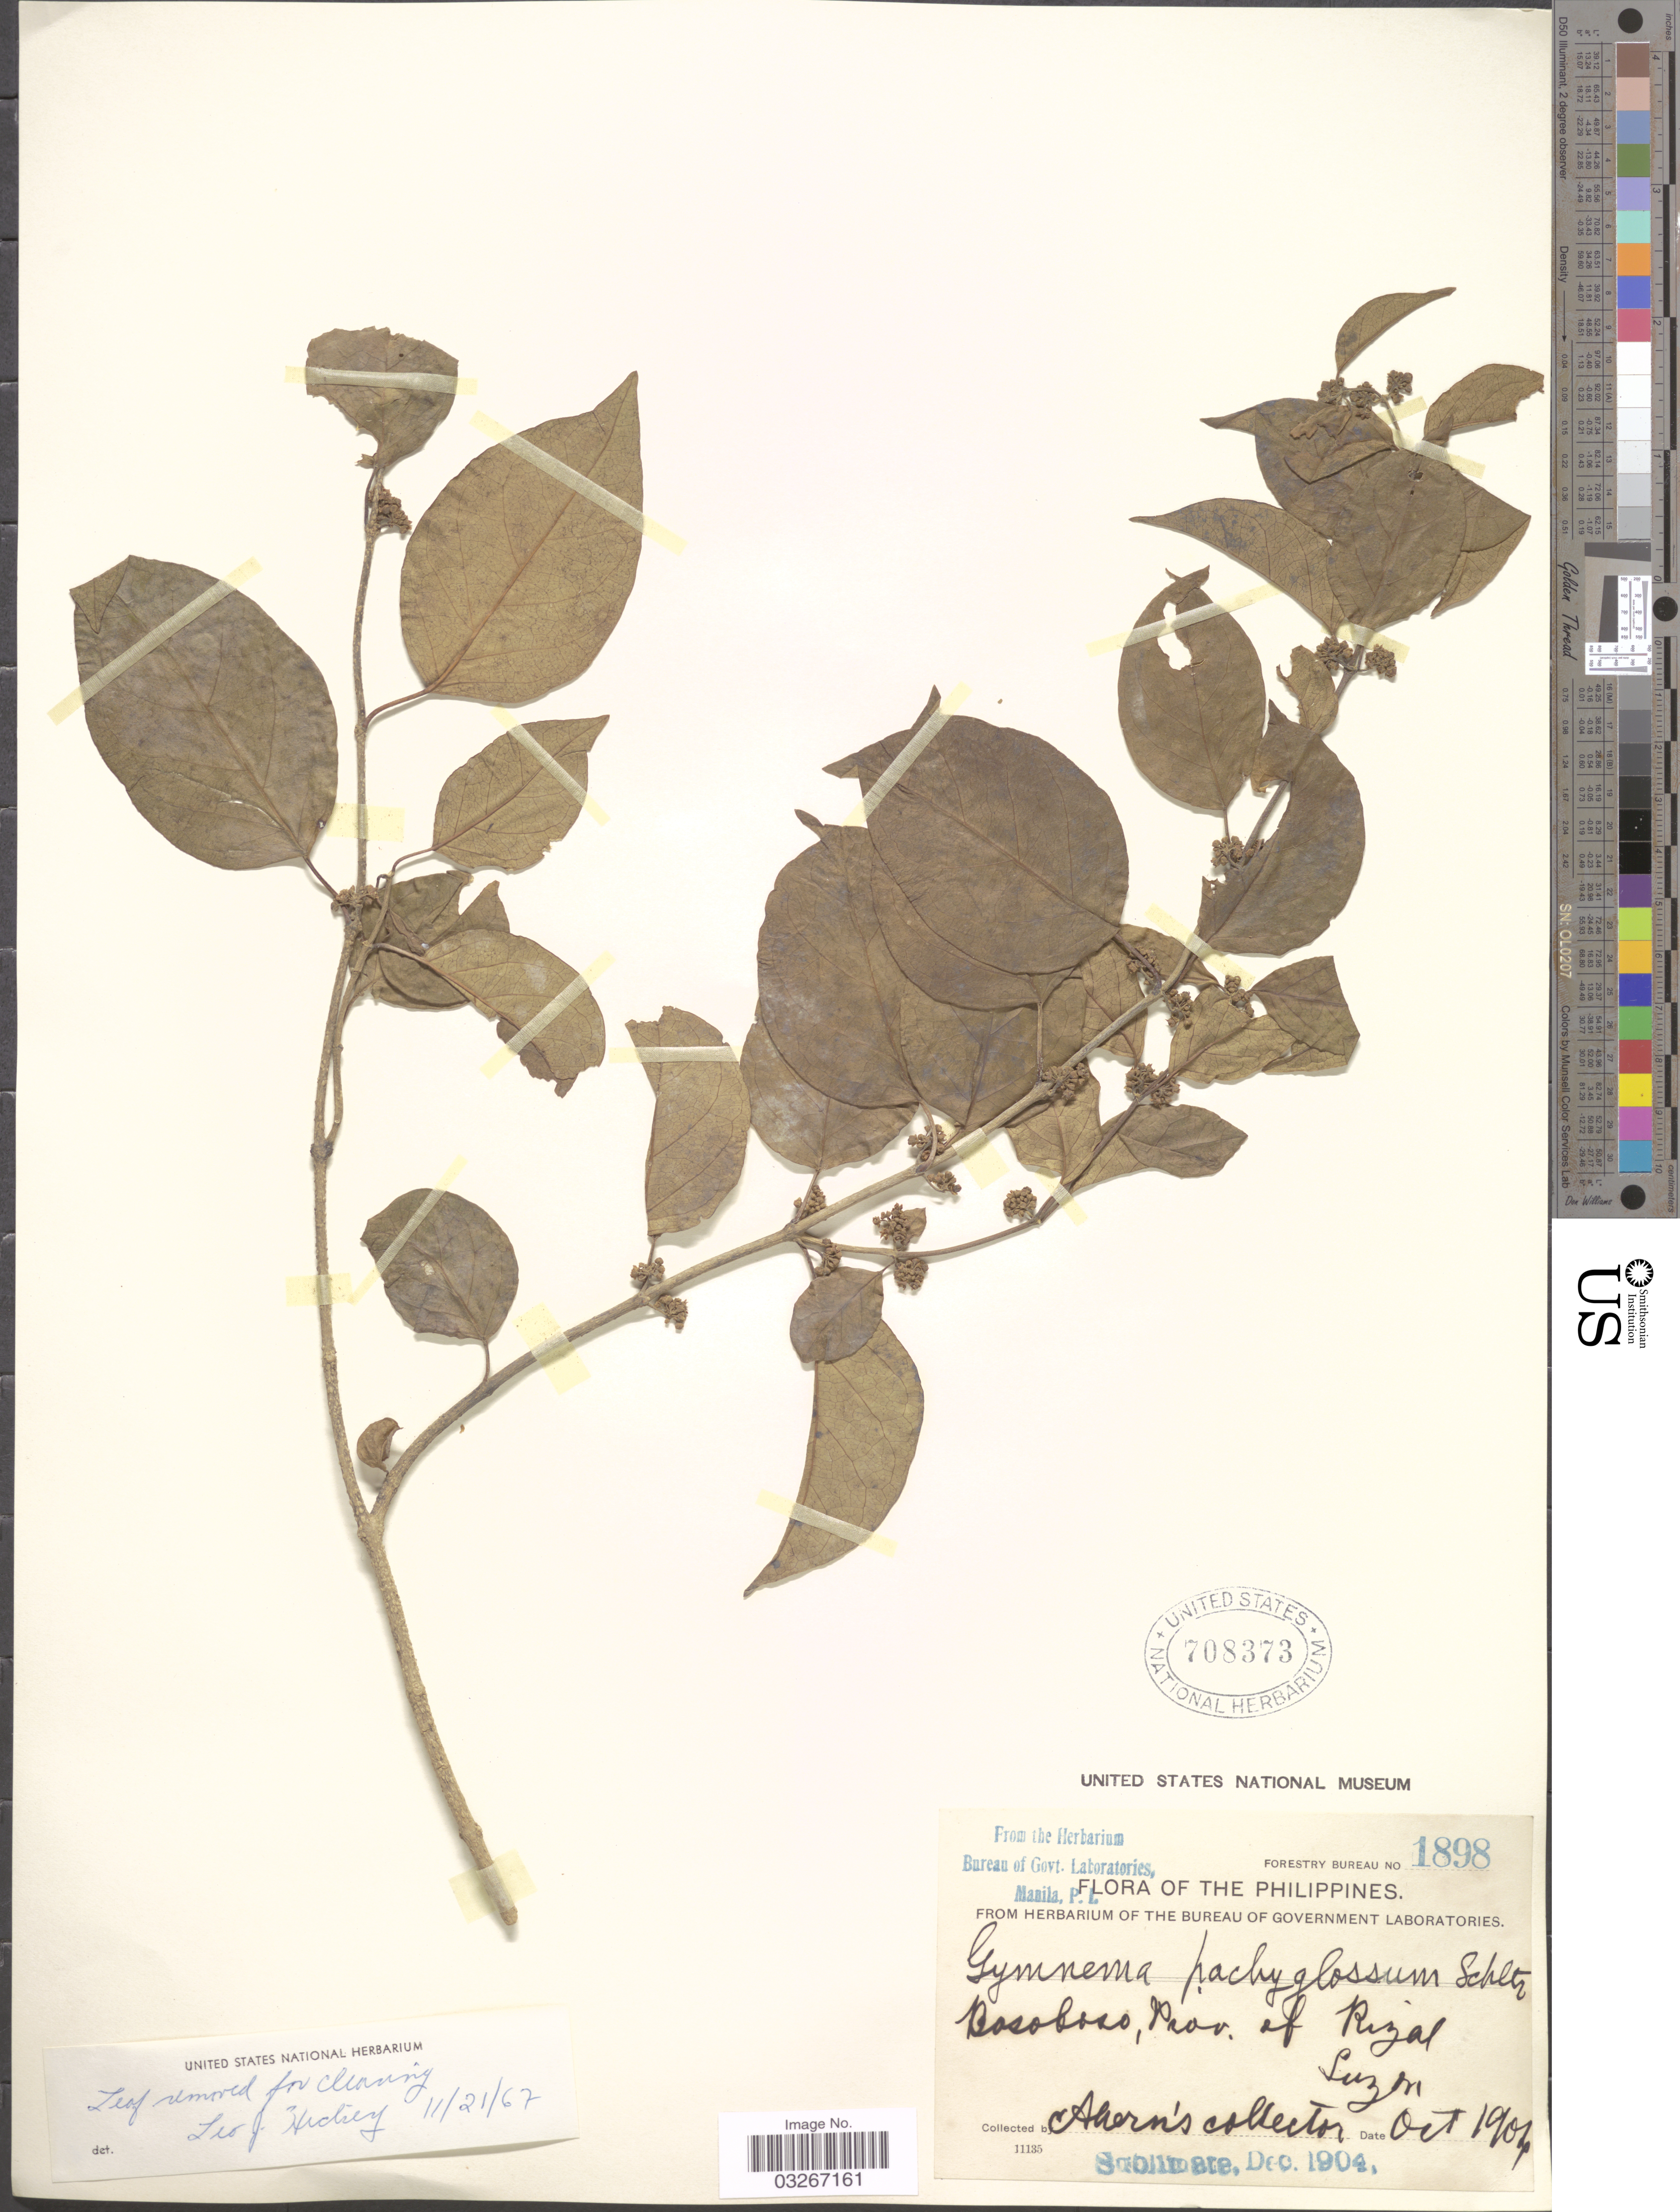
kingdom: Plantae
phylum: Tracheophyta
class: Magnoliopsida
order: Gentianales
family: Apocynaceae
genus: Gymnema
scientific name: Gymnema pachyglossum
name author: Schltr.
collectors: Ahern's collector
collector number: Forestry Bureau 1898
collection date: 1904-10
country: Philippines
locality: Bosoboso, Prov. of Rizal, Luzon.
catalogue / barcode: US 708373